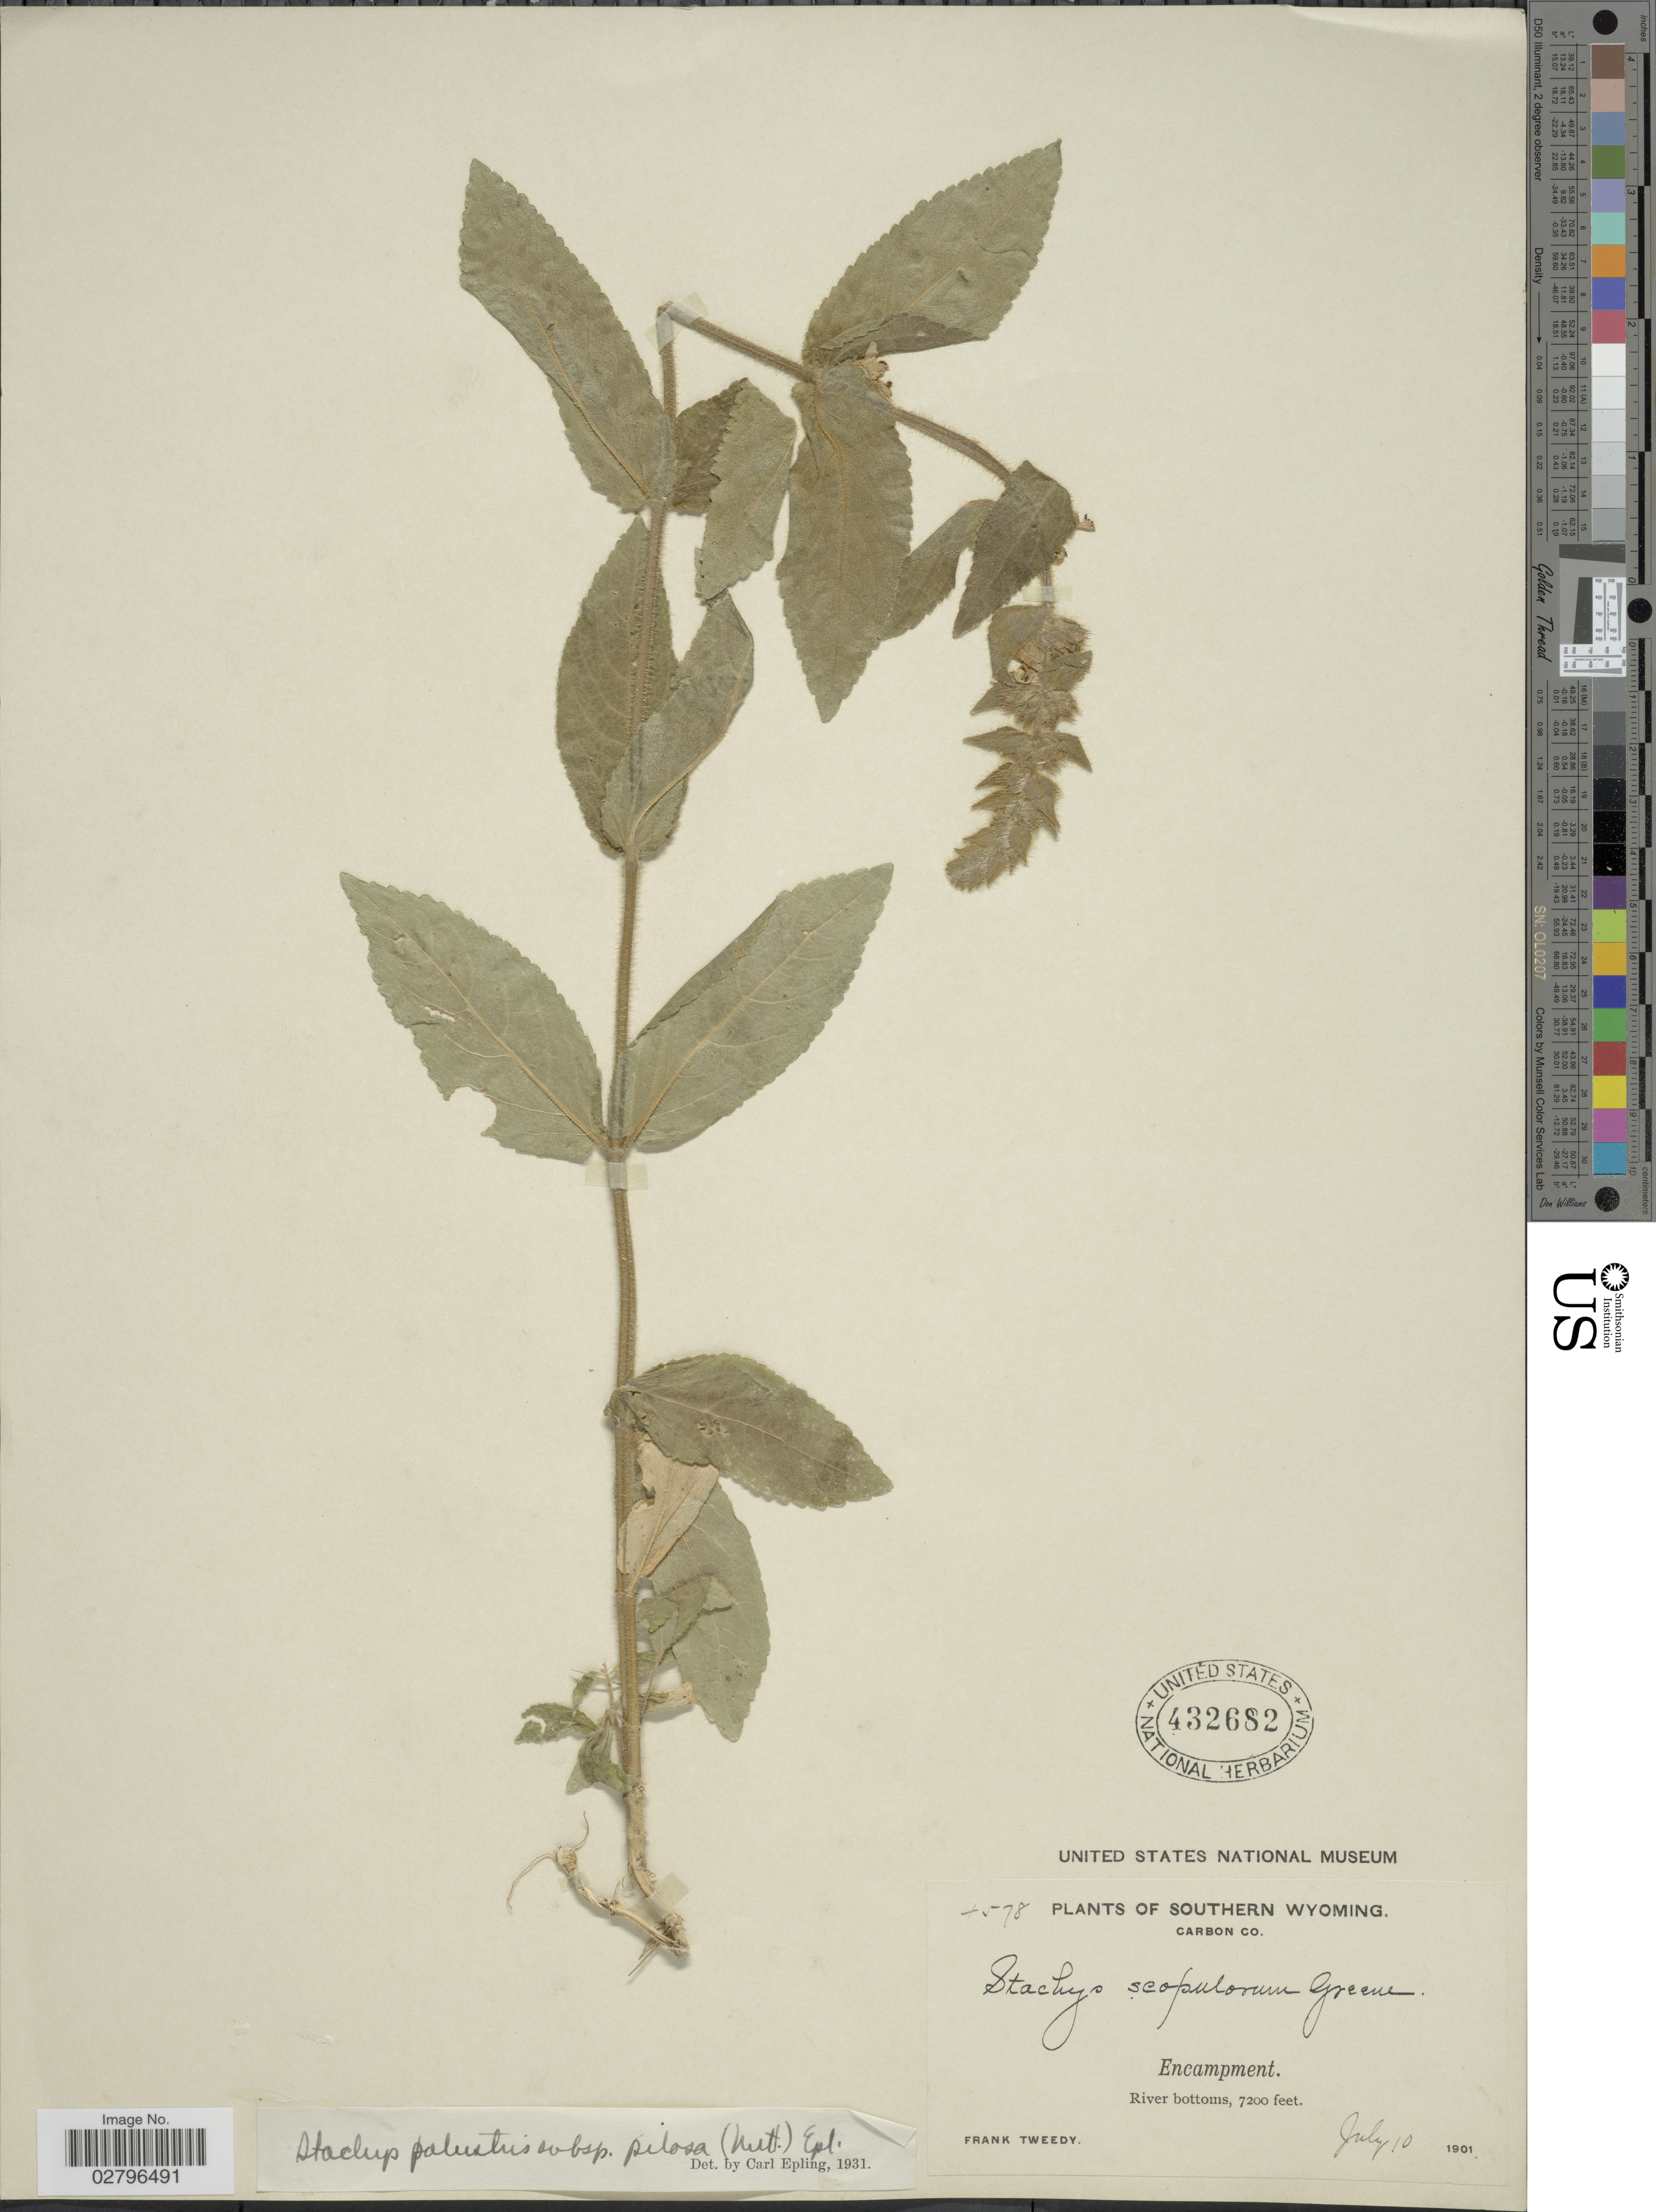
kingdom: Plantae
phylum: Tracheophyta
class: Magnoliopsida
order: Lamiales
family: Lamiaceae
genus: Stachys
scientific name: Stachys palustris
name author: L.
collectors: F. Tweedy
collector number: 4578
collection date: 1901-07-10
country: United States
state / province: Wyoming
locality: Southern Wyoming. Carbon Co. Encampment. River bottoms.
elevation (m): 2195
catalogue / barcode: US 432682